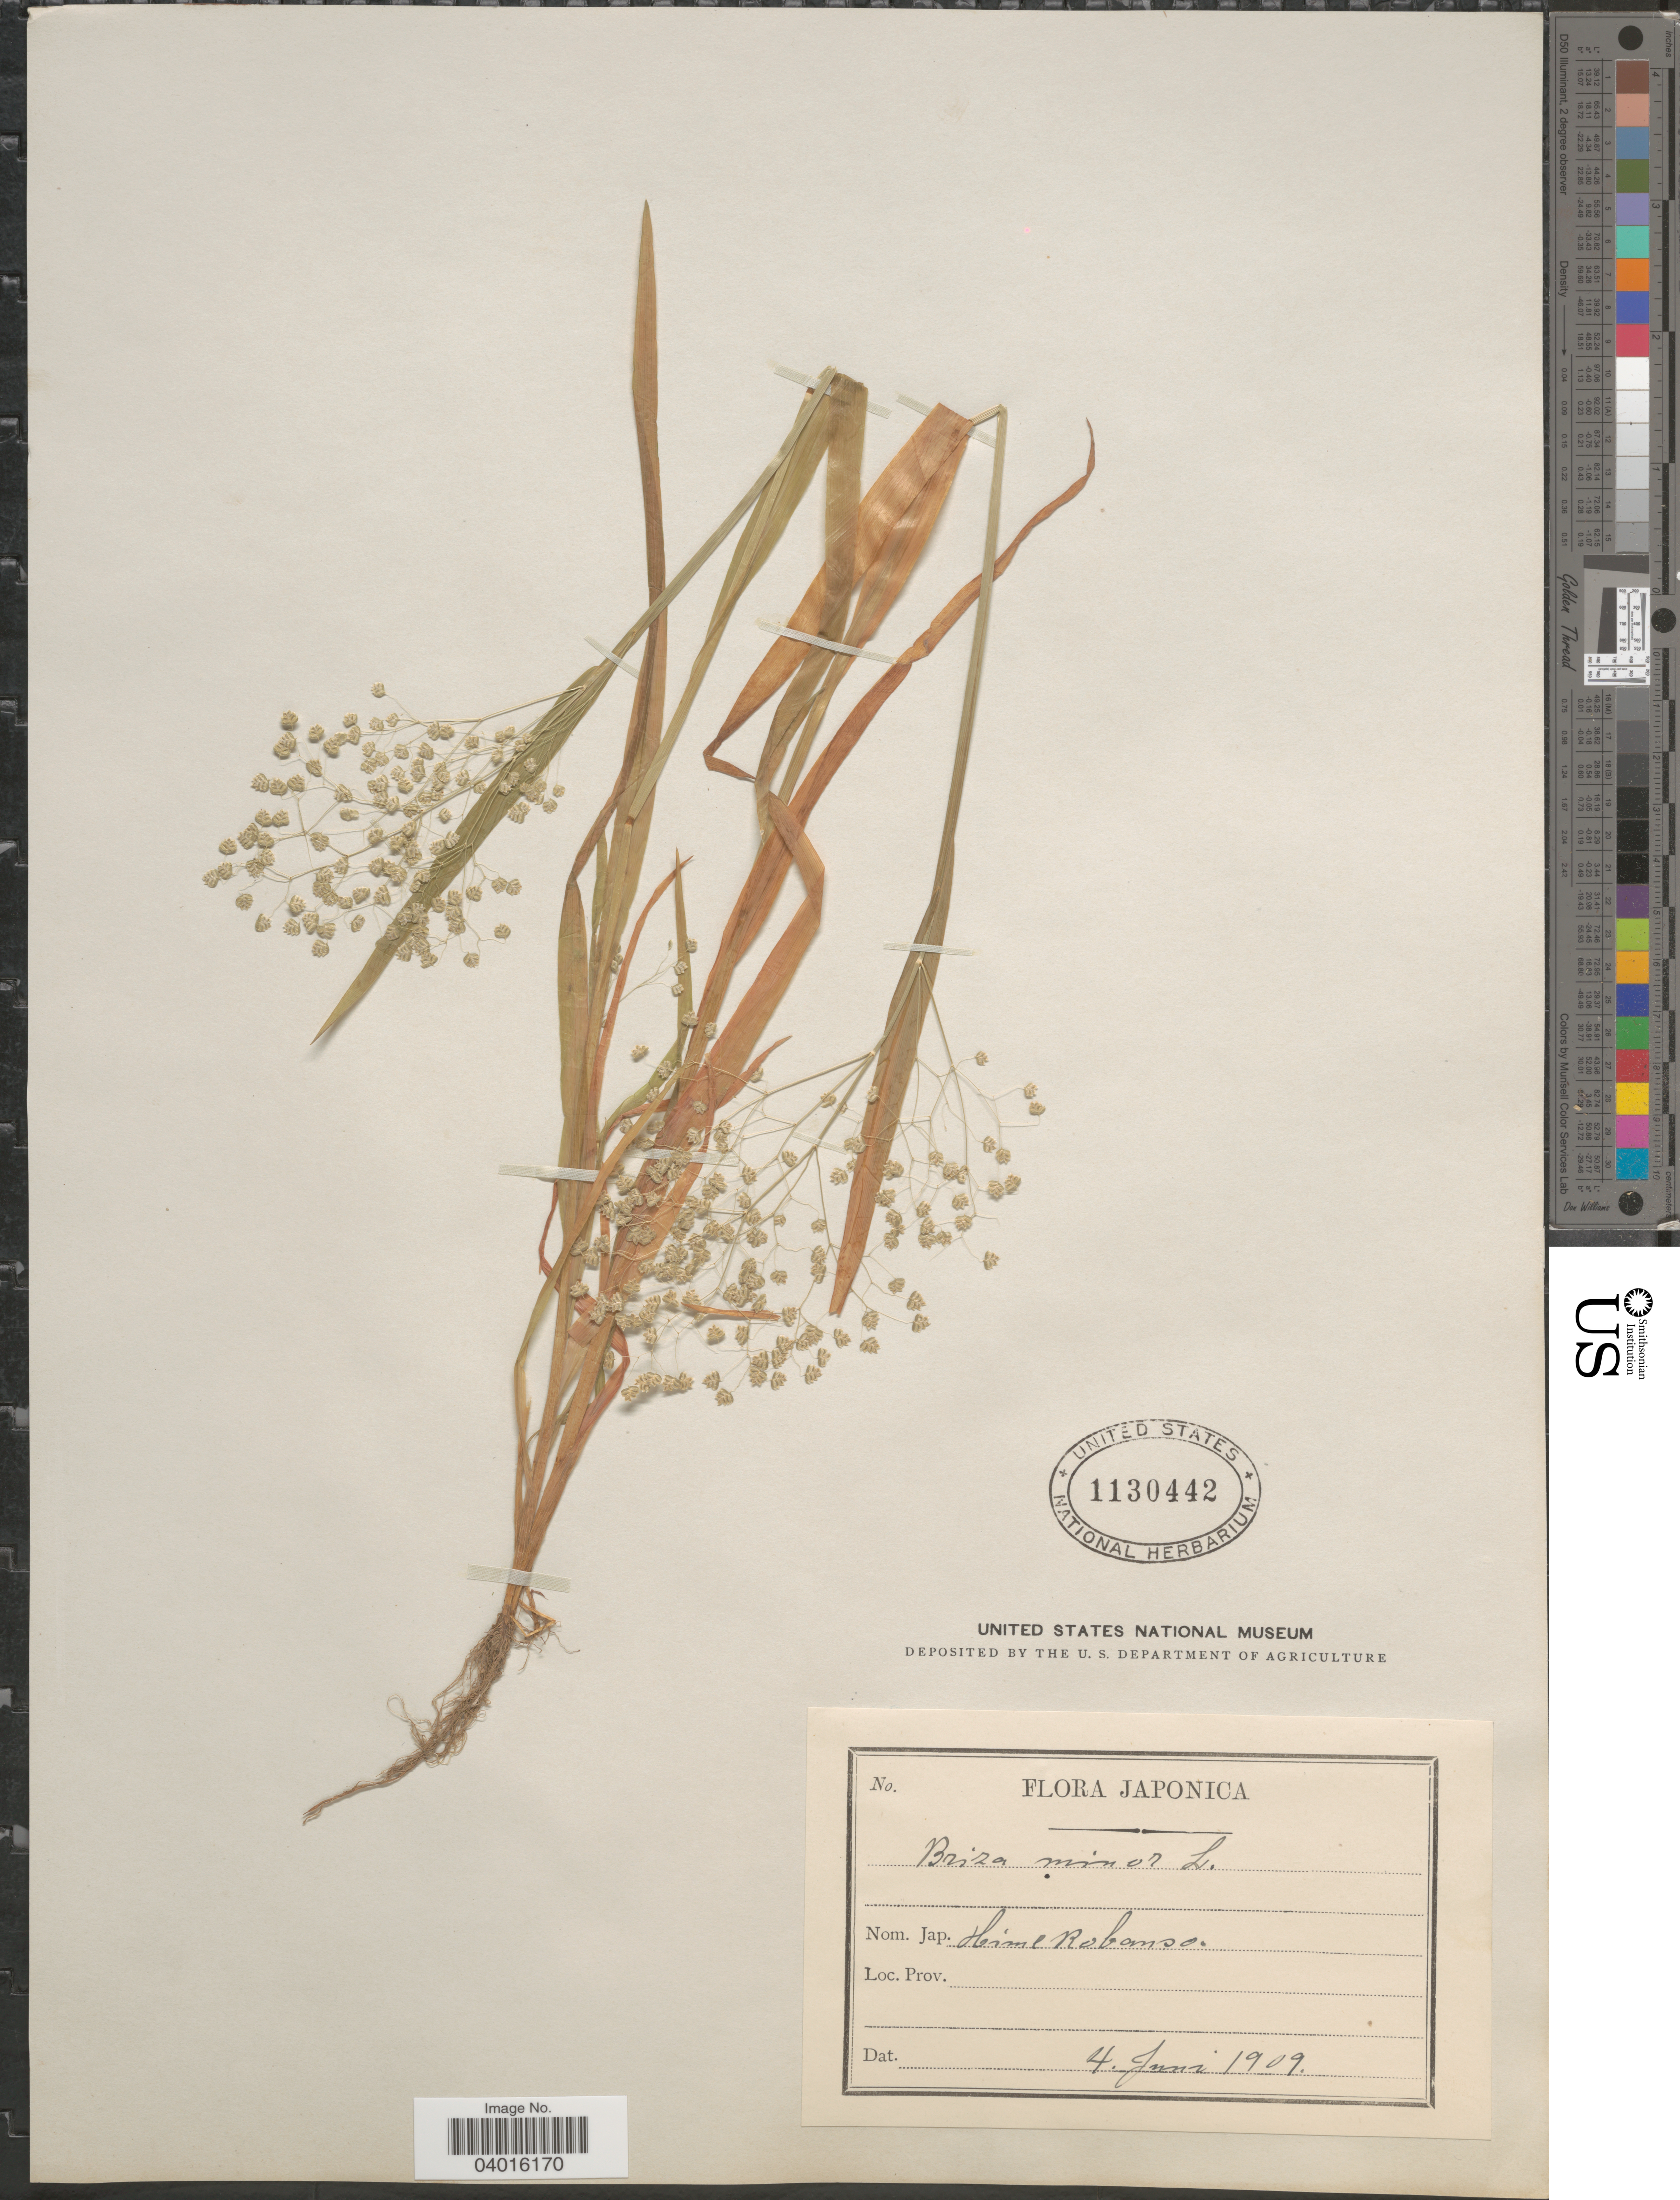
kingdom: Plantae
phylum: Tracheophyta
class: Liliopsida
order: Poales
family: Poaceae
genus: Briza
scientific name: Briza minor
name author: L.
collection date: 1909-06-04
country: Japan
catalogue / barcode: US 1130442